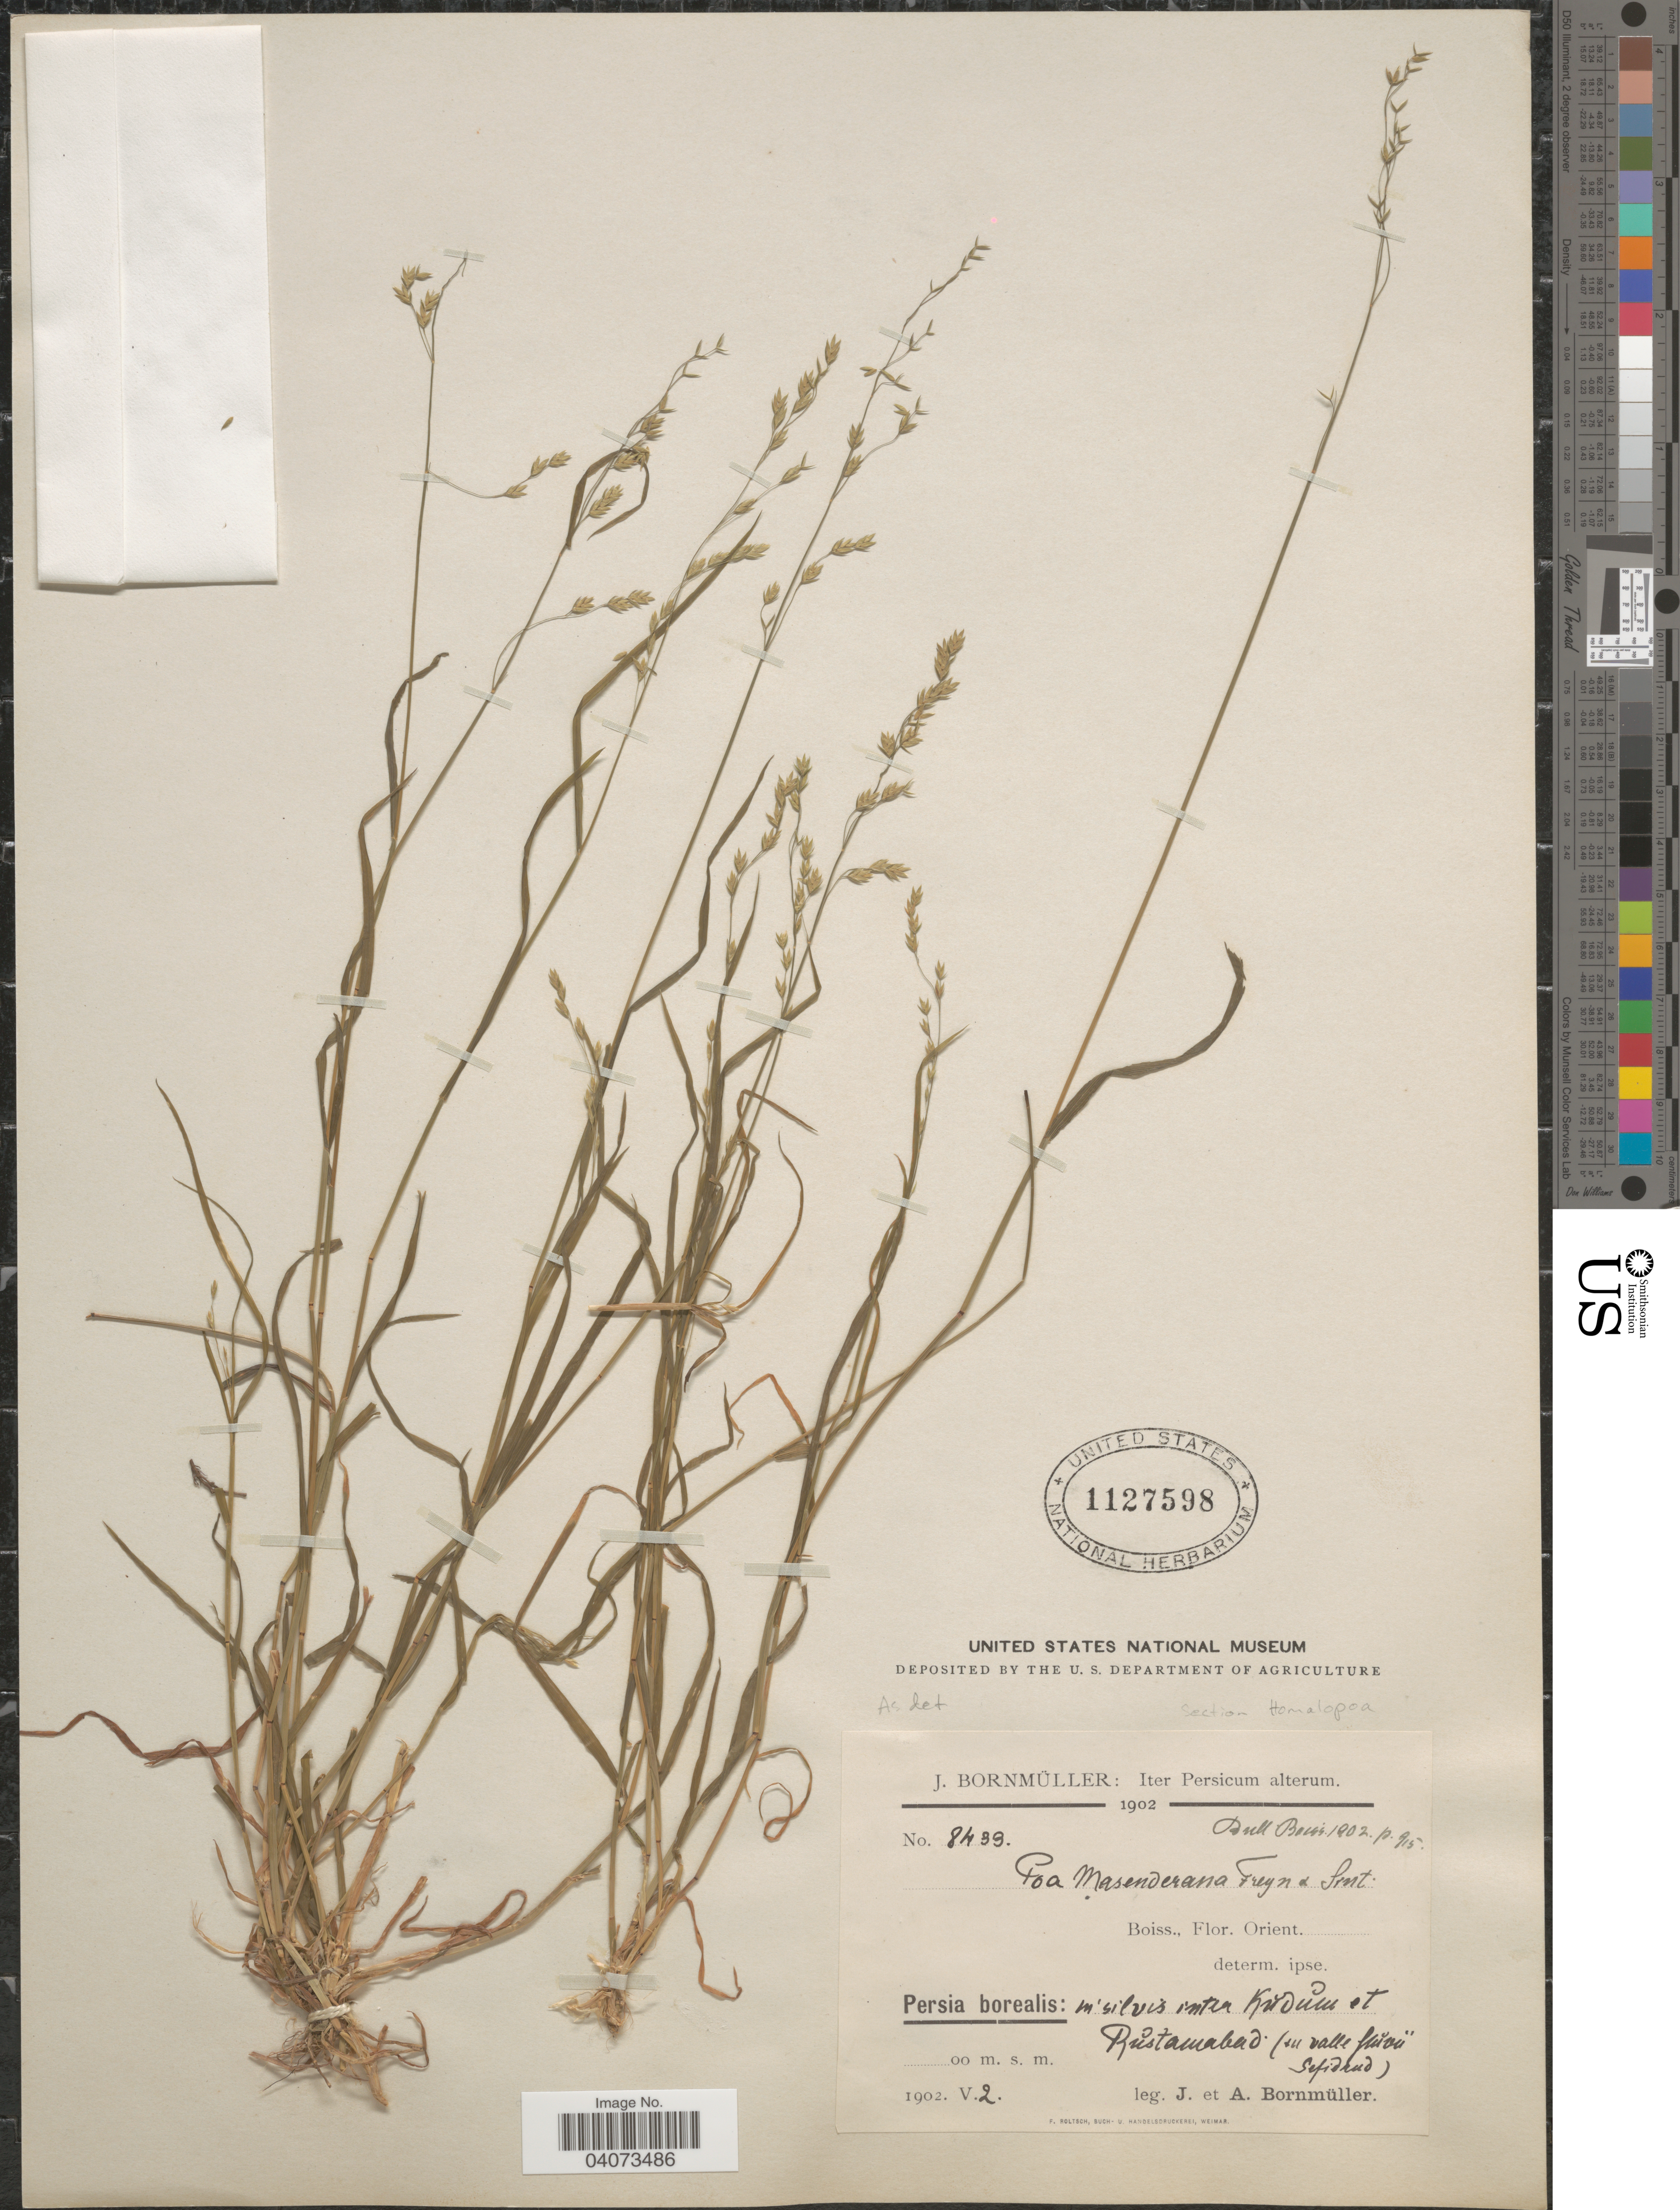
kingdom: Plantae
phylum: Tracheophyta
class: Liliopsida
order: Poales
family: Poaceae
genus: Poa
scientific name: Poa masenderana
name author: Freyn & Sint.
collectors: J. Bornmüller & A. Bornmüller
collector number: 8433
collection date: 1902-05-02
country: Iran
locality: Iter Persicum alterum. Persia borealis: in silvis intra Kuduni et Rustamabad (in valle fruiou sefidaud).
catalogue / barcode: US 1127598